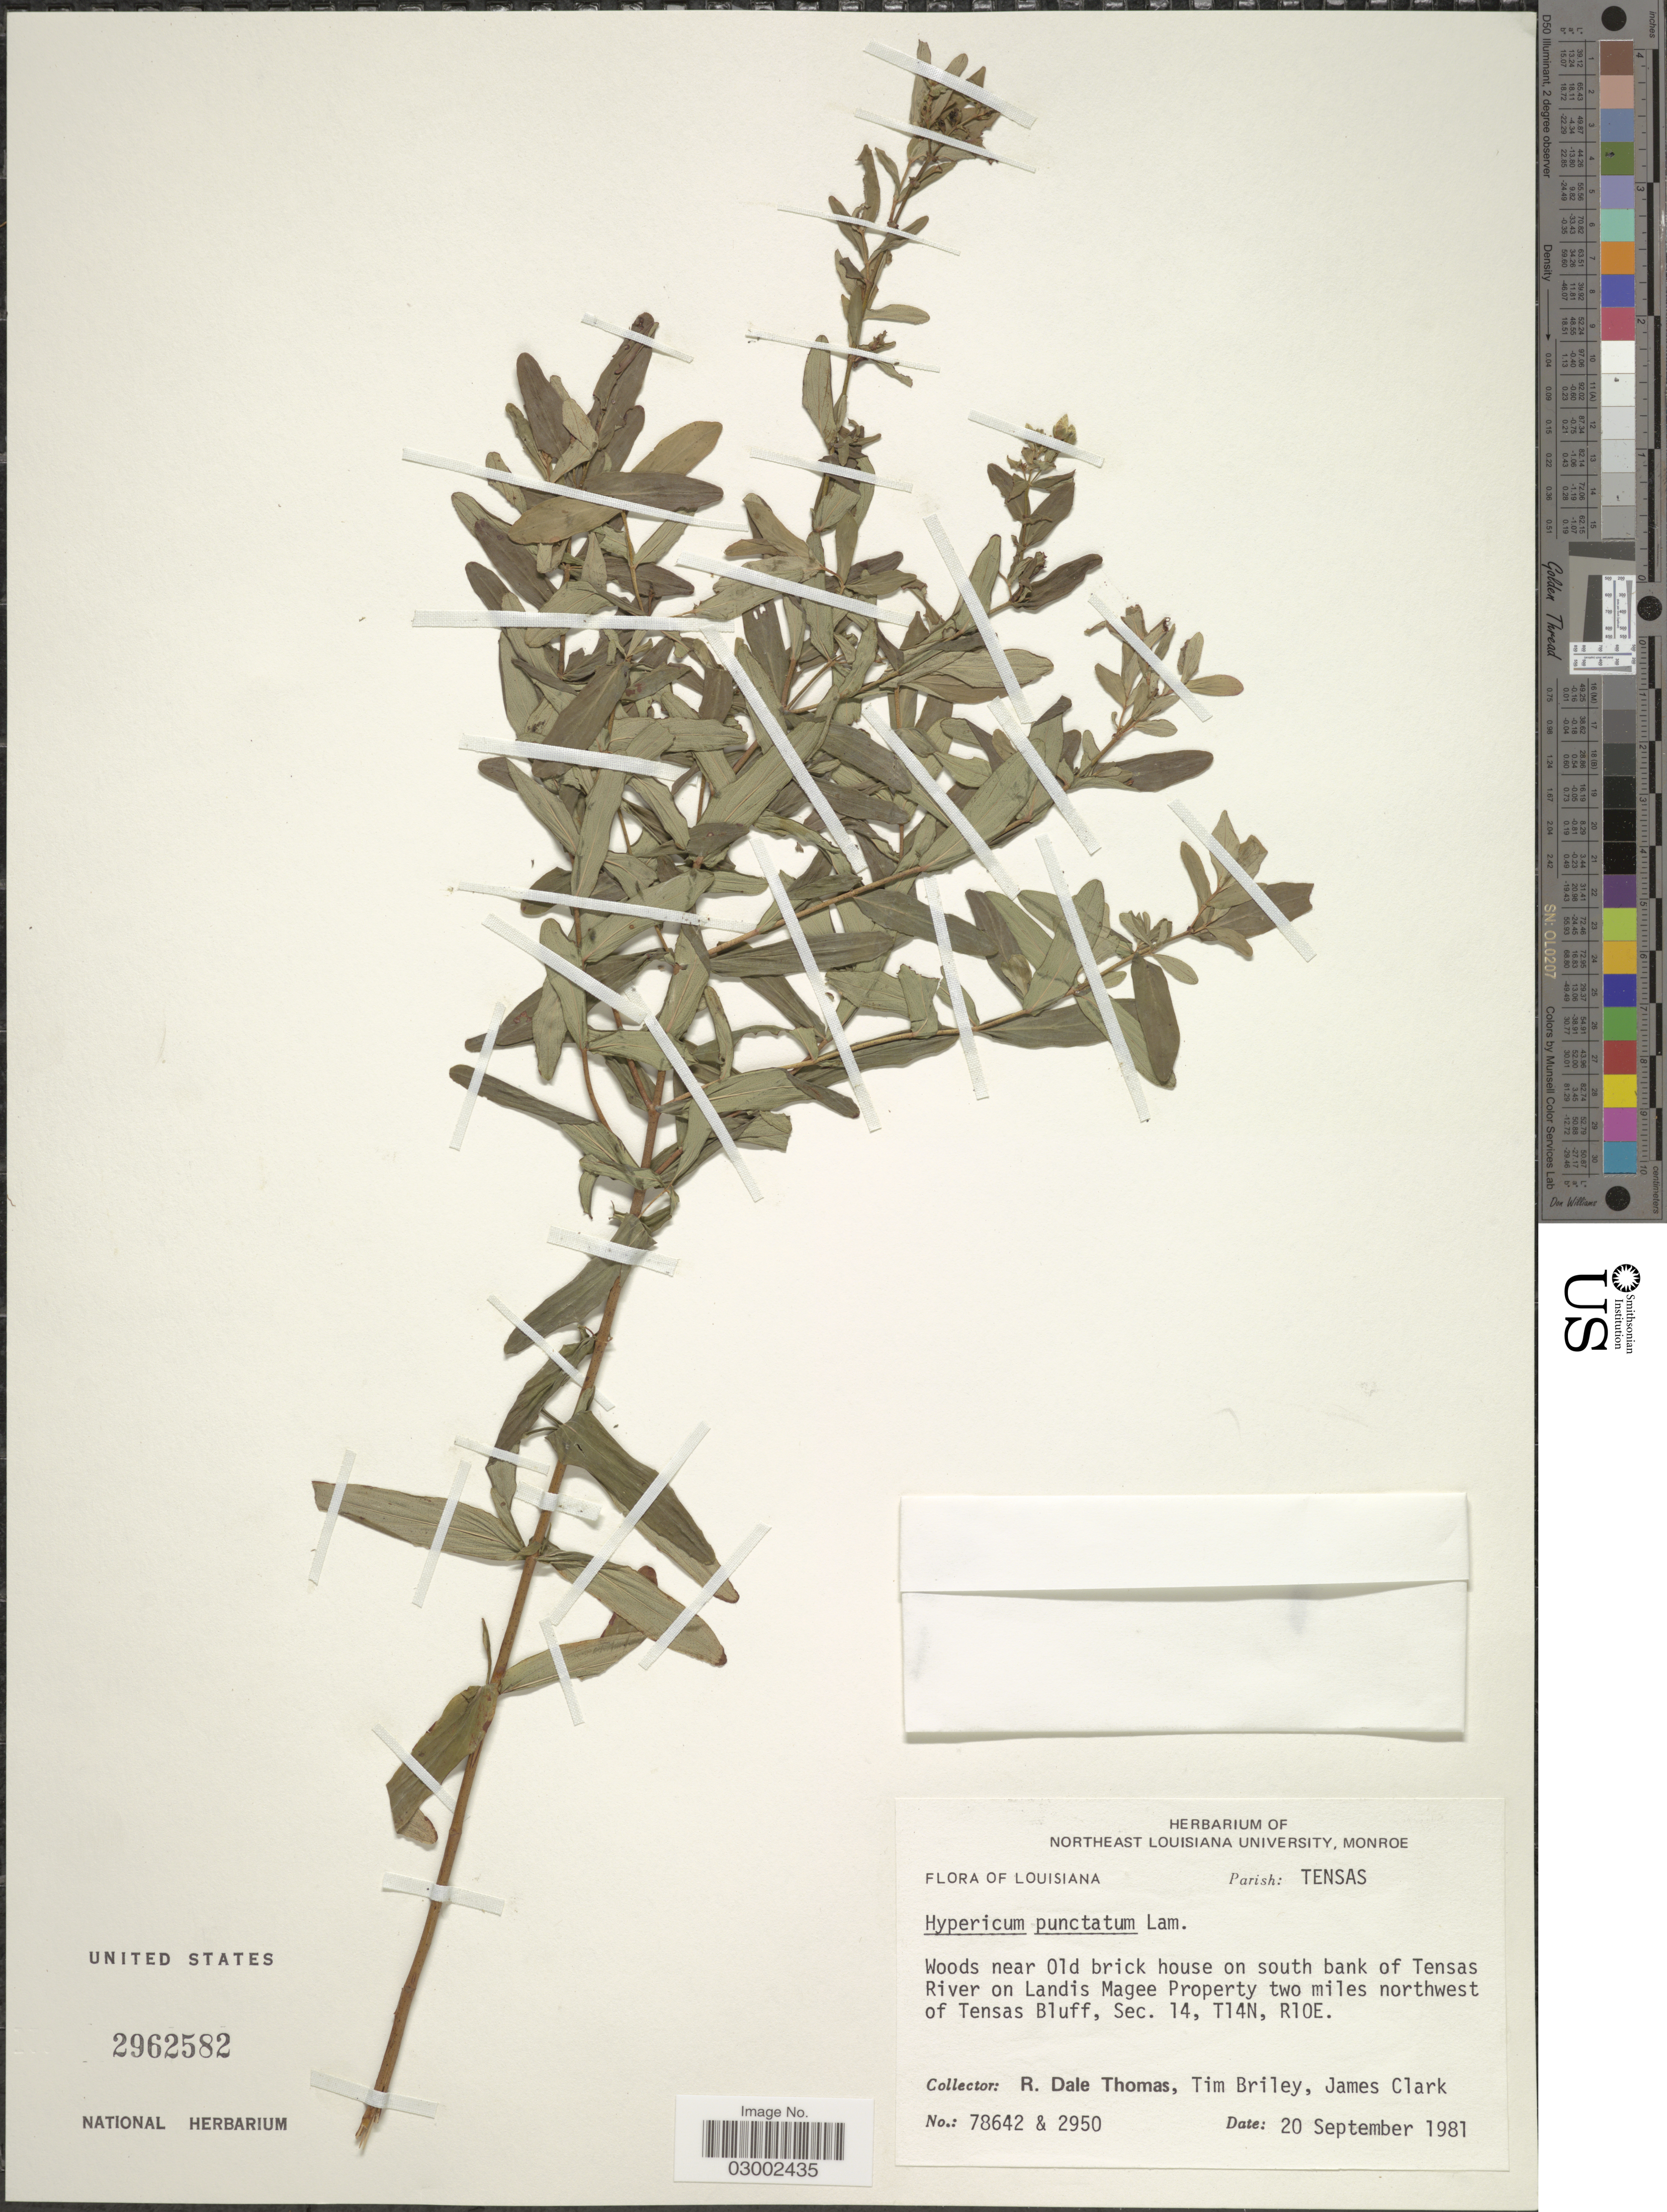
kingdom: Plantae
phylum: Tracheophyta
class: Magnoliopsida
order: Malpighiales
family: Hypericaceae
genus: Hypericum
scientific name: Hypericum punctatum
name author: Lam.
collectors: R. Thomas, T. Briley & C. Clark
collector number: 78642/2950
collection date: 1981-09-20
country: United States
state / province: Louisiana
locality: Parish: Tensas. Woods near Old brick house on south bank of Tensas River on Landis Magee Property two miles northwest of Tensas Bluff, Sec. 14, T14N, R10E.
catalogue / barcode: US 2962582